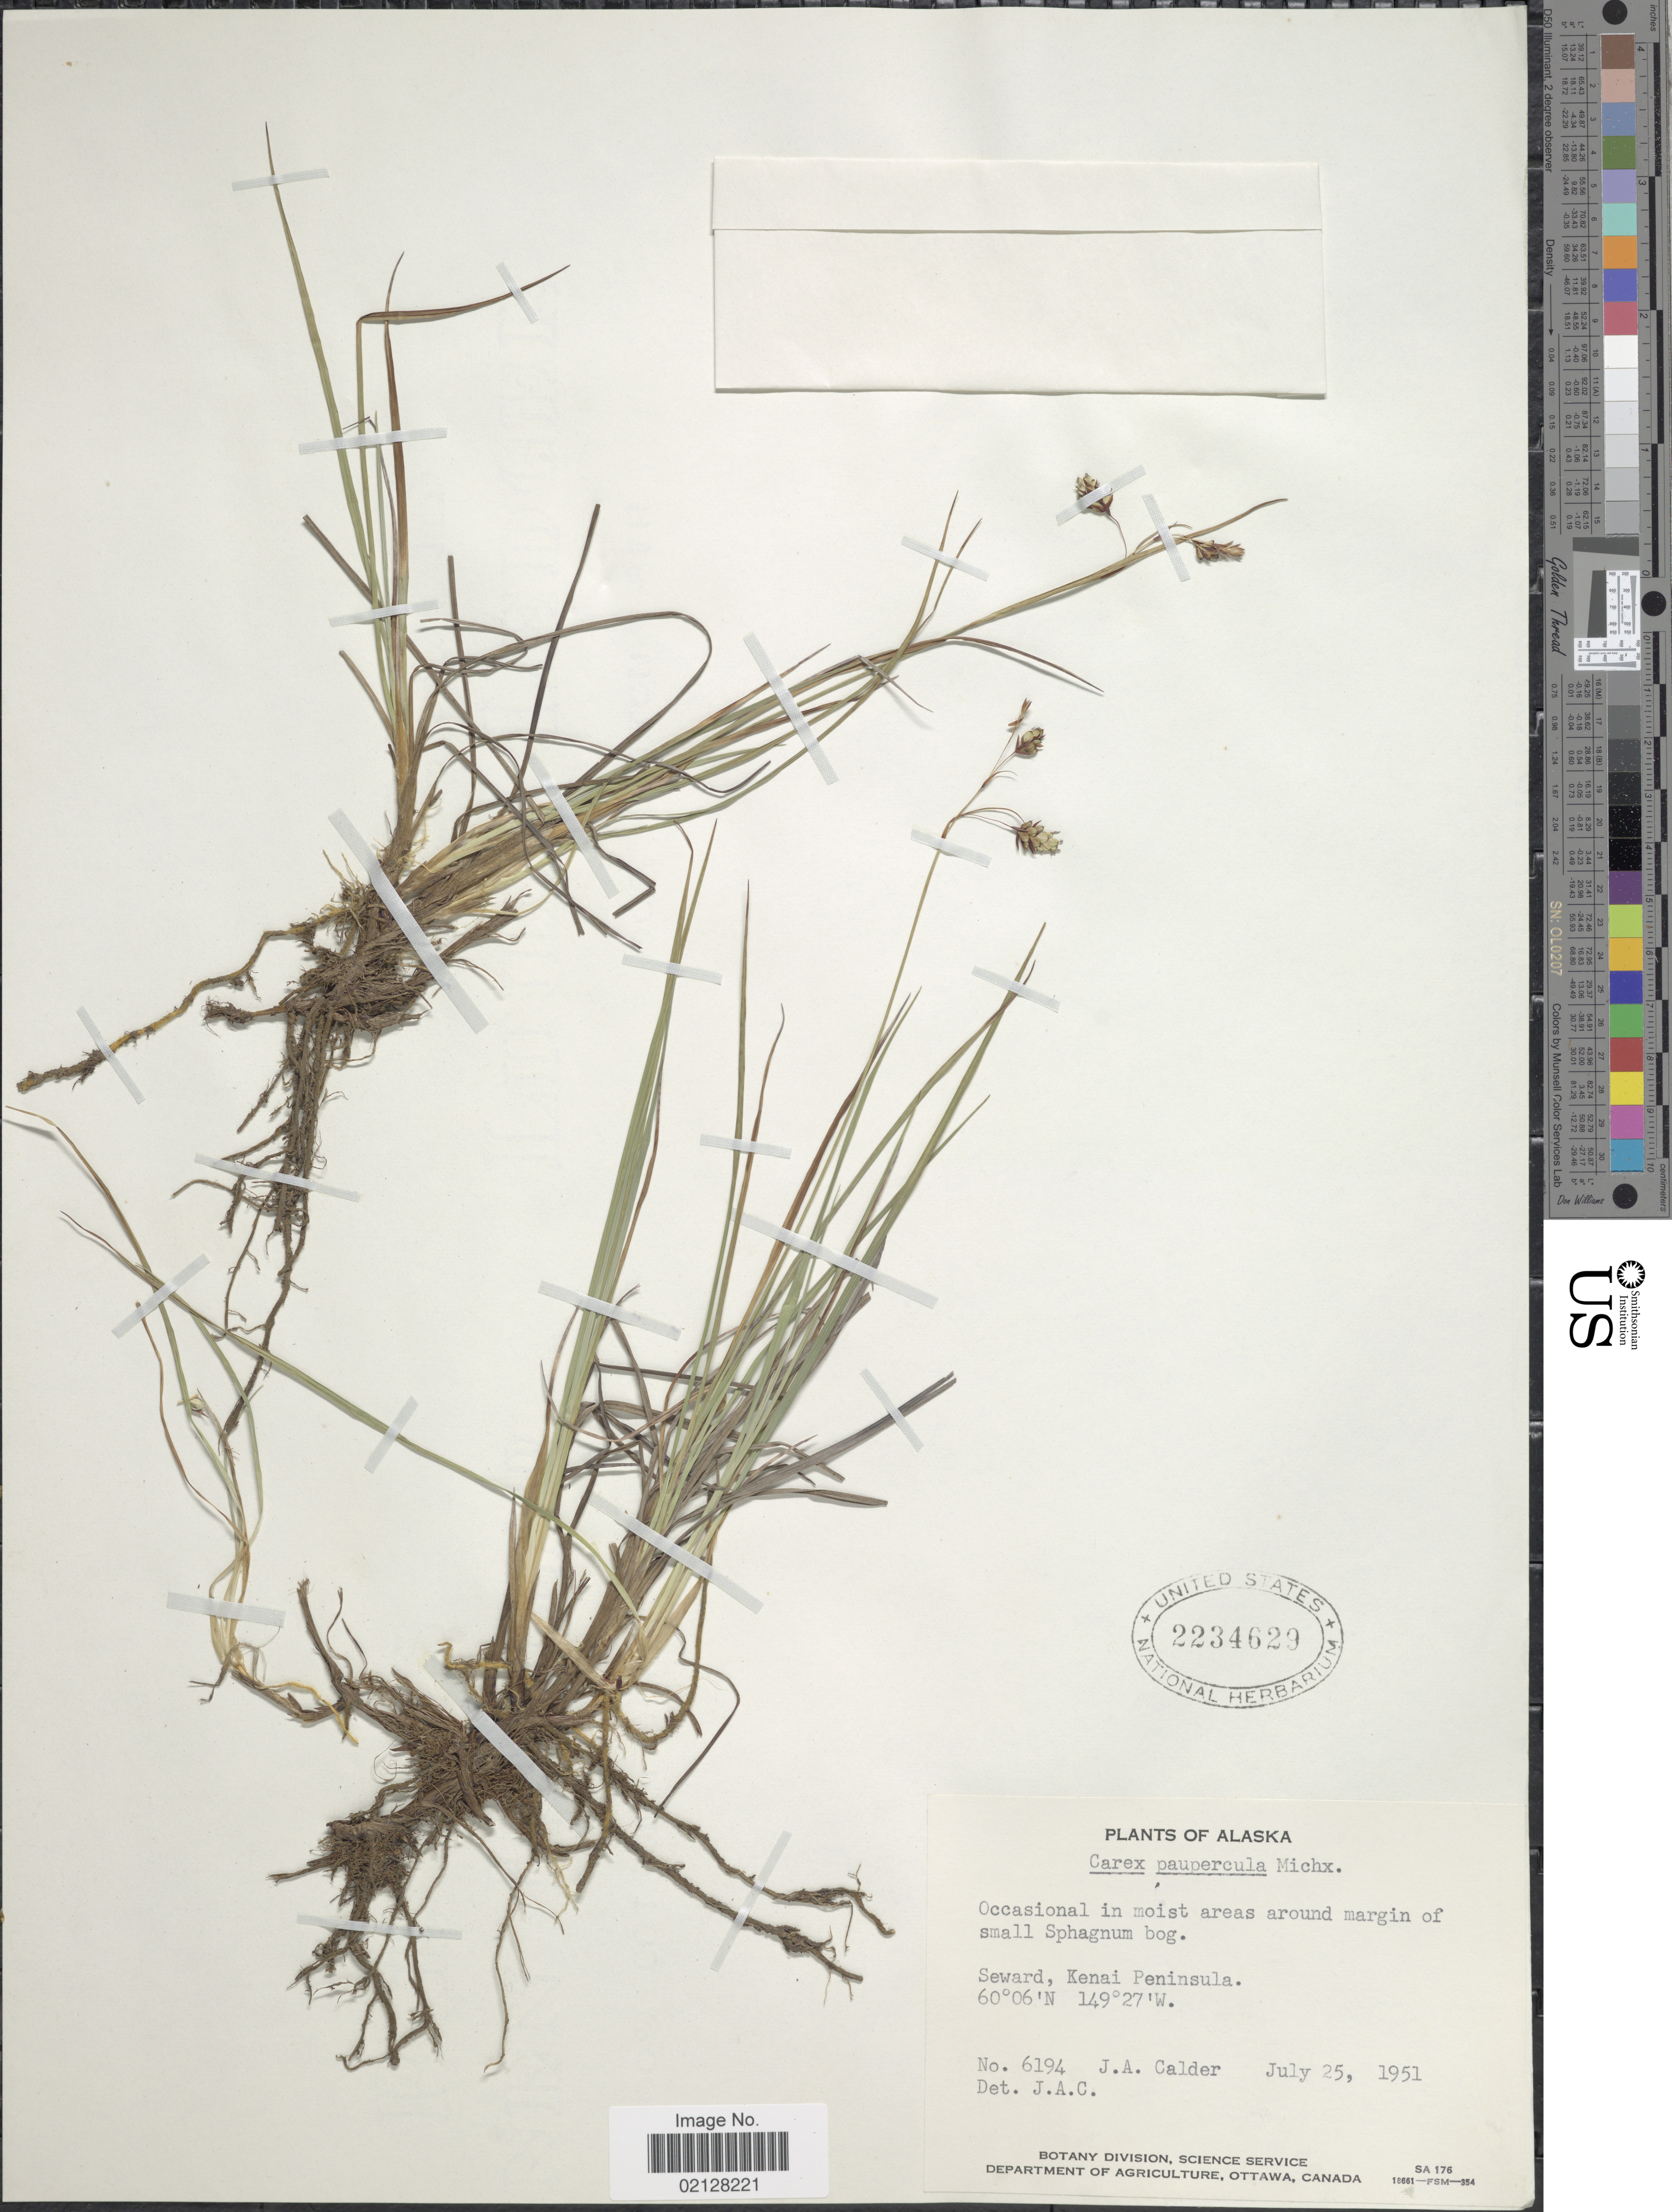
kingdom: Plantae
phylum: Tracheophyta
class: Liliopsida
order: Poales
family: Cyperaceae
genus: Carex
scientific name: Carex magellanica subsp. irrigua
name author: (Wahlenb.) Hiitonen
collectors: J. A. Calder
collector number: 6194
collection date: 1951-07-25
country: United States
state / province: Alaska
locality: Seward, Kenai Peninsula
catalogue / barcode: US 2234629